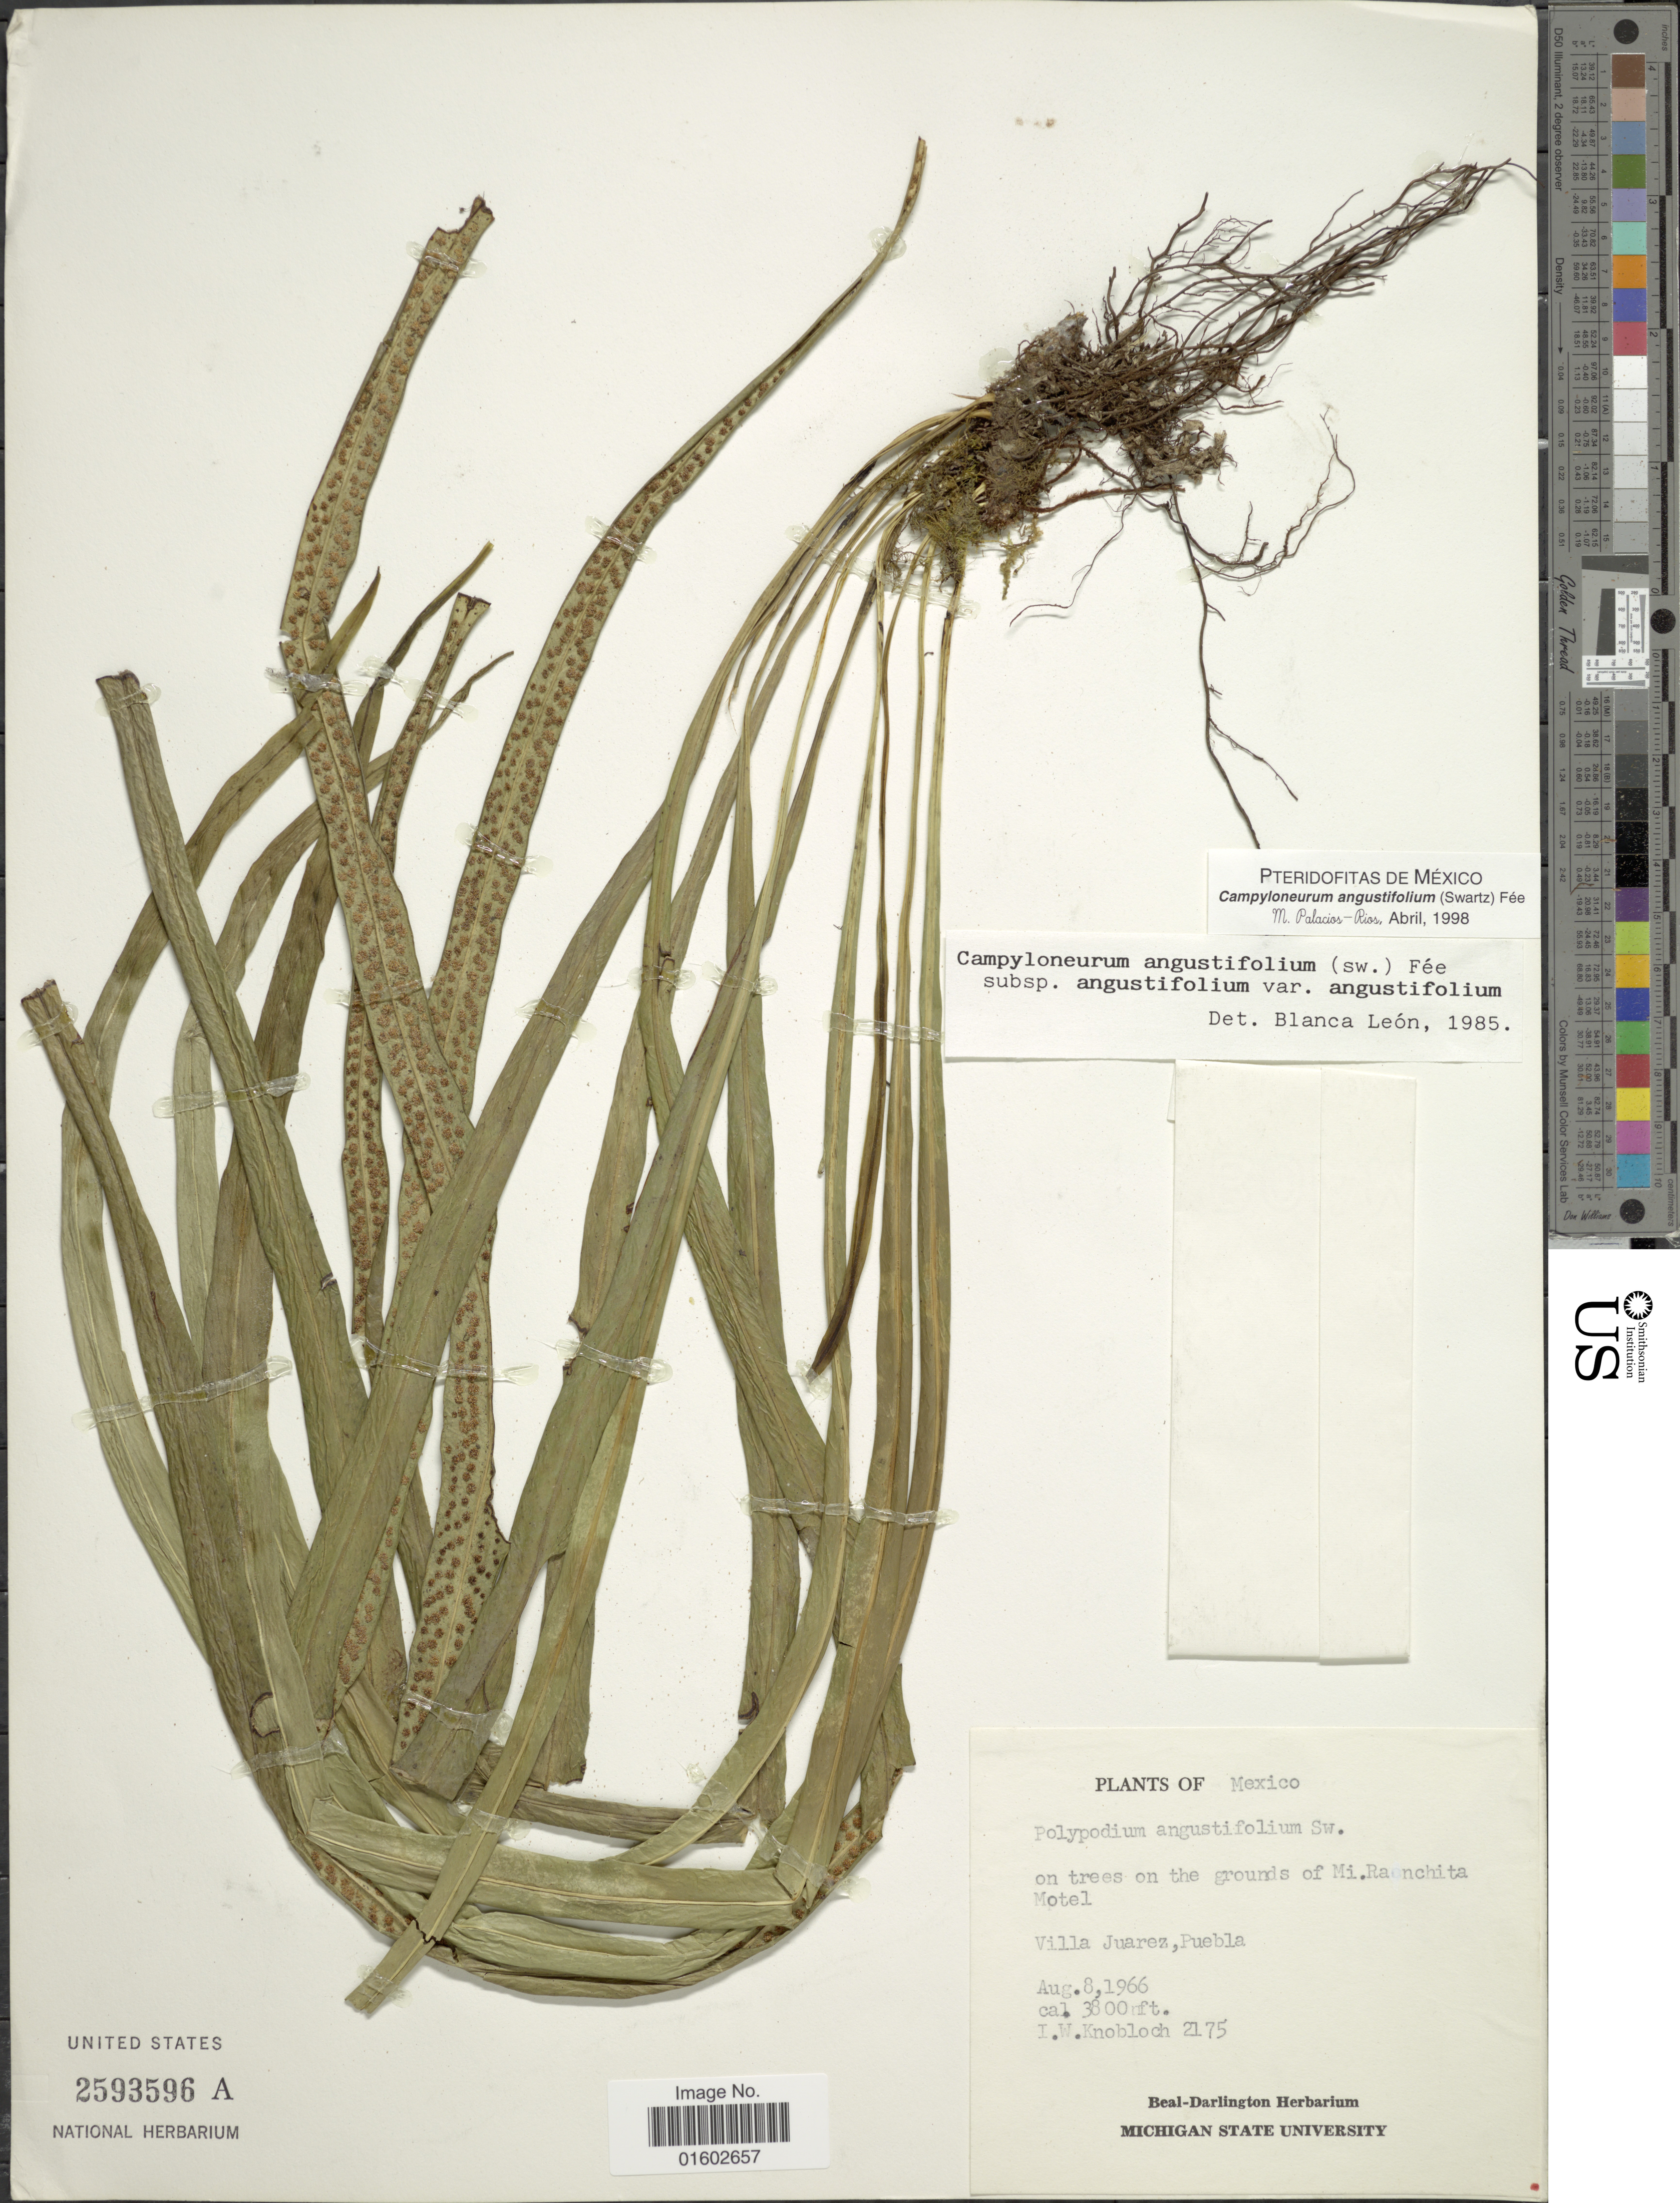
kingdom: Plantae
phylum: Tracheophyta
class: Polypodiopsida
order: Polypodiales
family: Polypodiaceae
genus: Campyloneurum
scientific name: Campyloneurum angustifolium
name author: (Sw.) Fée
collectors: I. W. Knobloch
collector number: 2175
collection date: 1966-08-08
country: Mexico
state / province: Puebla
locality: Villa Juarez, on grounds of Mi.Ranchita Motel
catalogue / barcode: US 2593596A